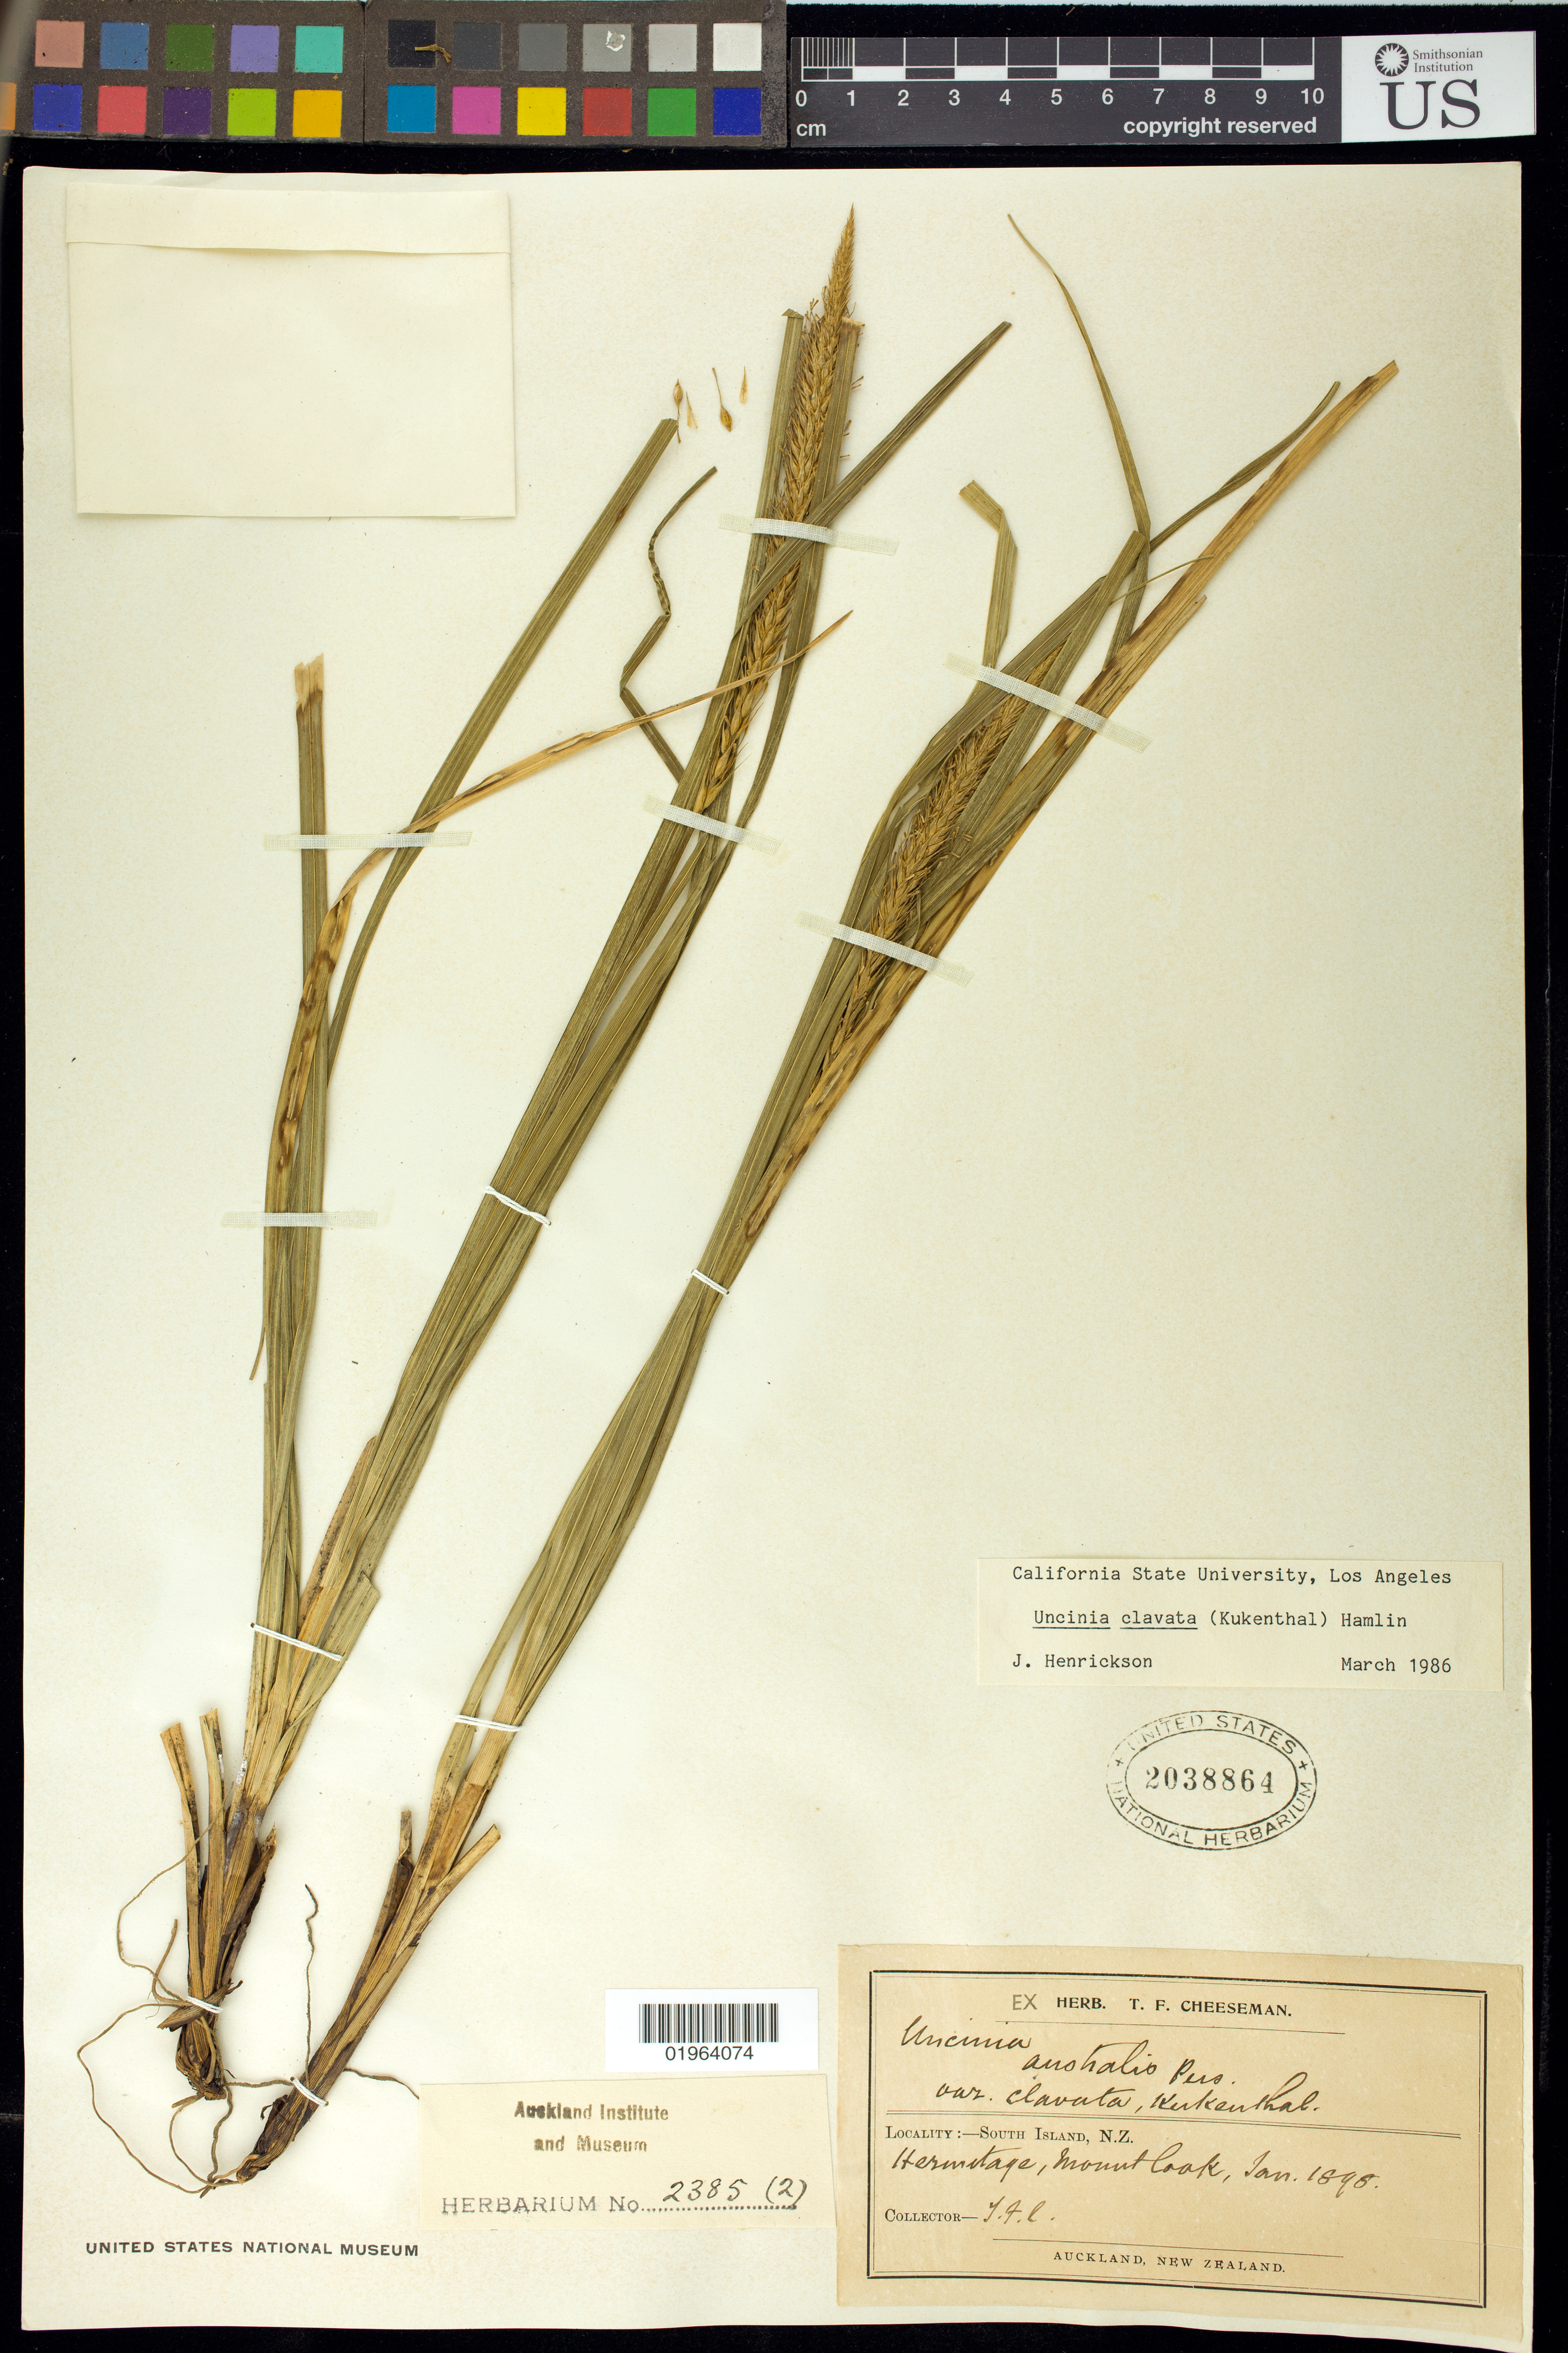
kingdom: Plantae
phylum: Tracheophyta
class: Liliopsida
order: Poales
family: Cyperaceae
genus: Carex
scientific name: Carex corynoidea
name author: K.A. Ford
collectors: T. F. Cheeseman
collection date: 1898-01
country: New Zealand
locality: Hermitage, Mount Lake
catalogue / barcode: US 2038864